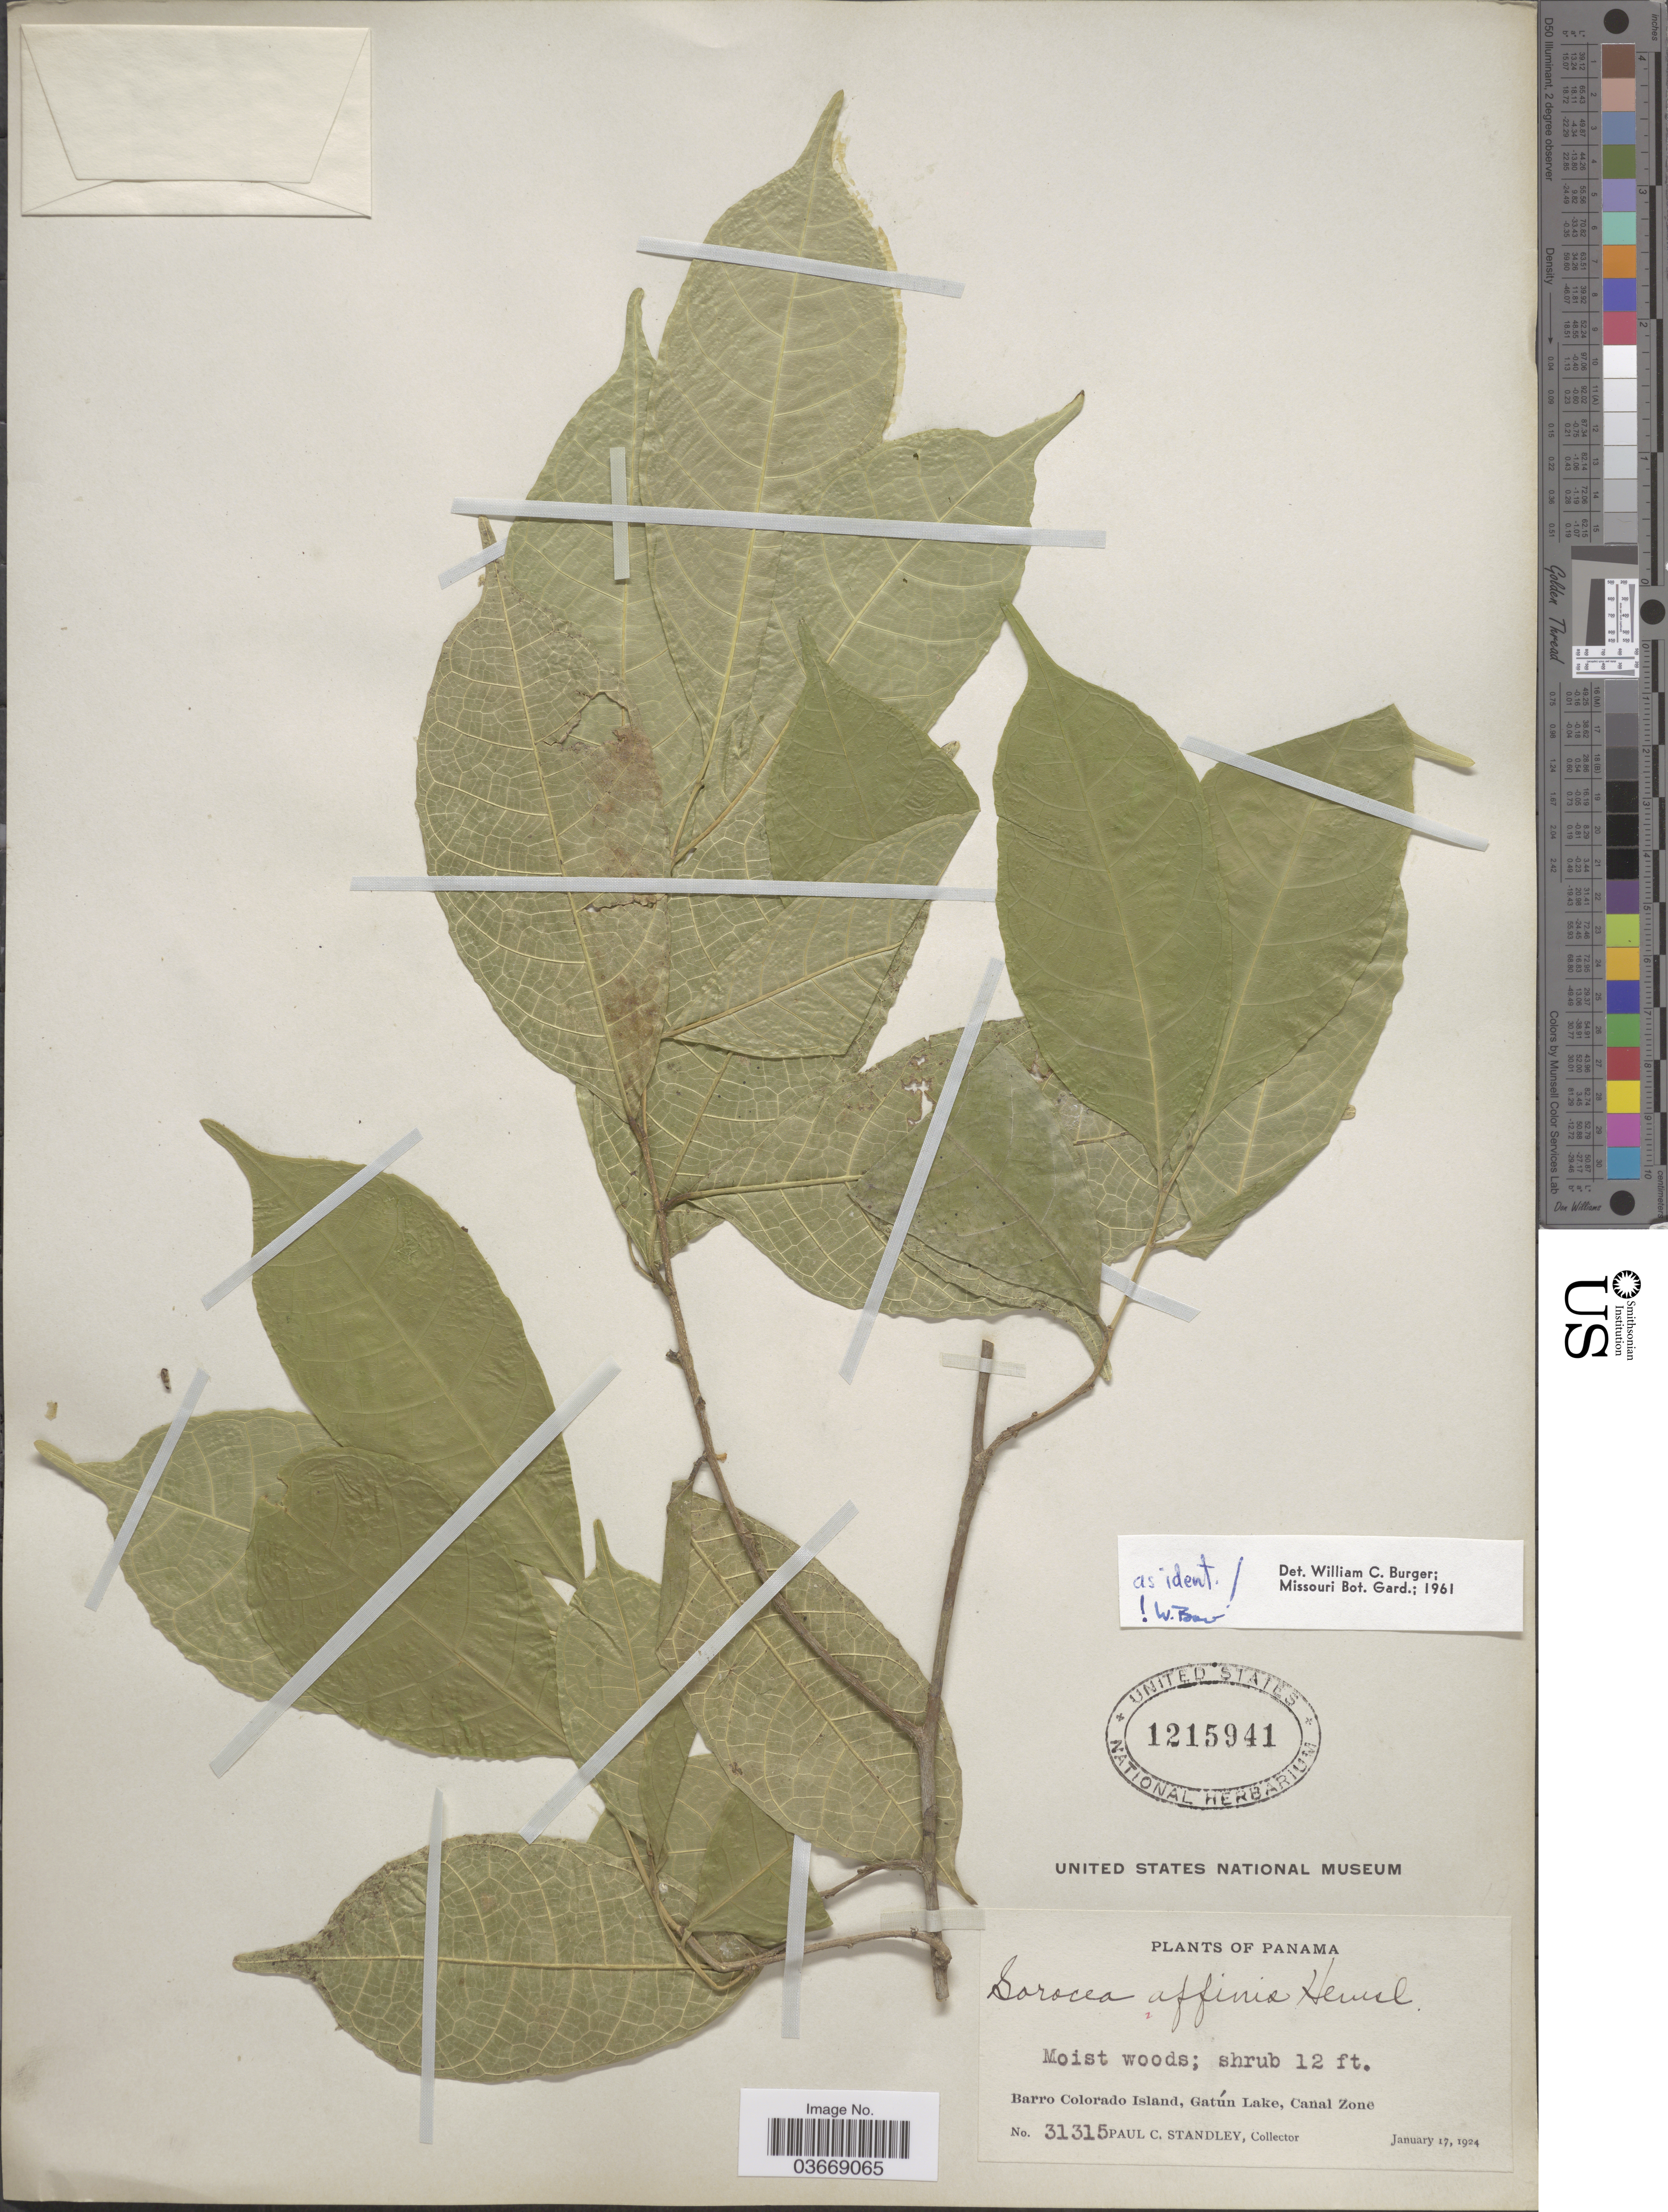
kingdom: Plantae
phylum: Tracheophyta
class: Magnoliopsida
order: Rosales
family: Moraceae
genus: Sorocea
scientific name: Sorocea affinis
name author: Hemsl.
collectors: P. C. Standley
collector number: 31315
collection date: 1924-01-17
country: Panama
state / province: Panamá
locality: Barro Colorado Island, Gatun Lake, Canal Zone.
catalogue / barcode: US 1215941